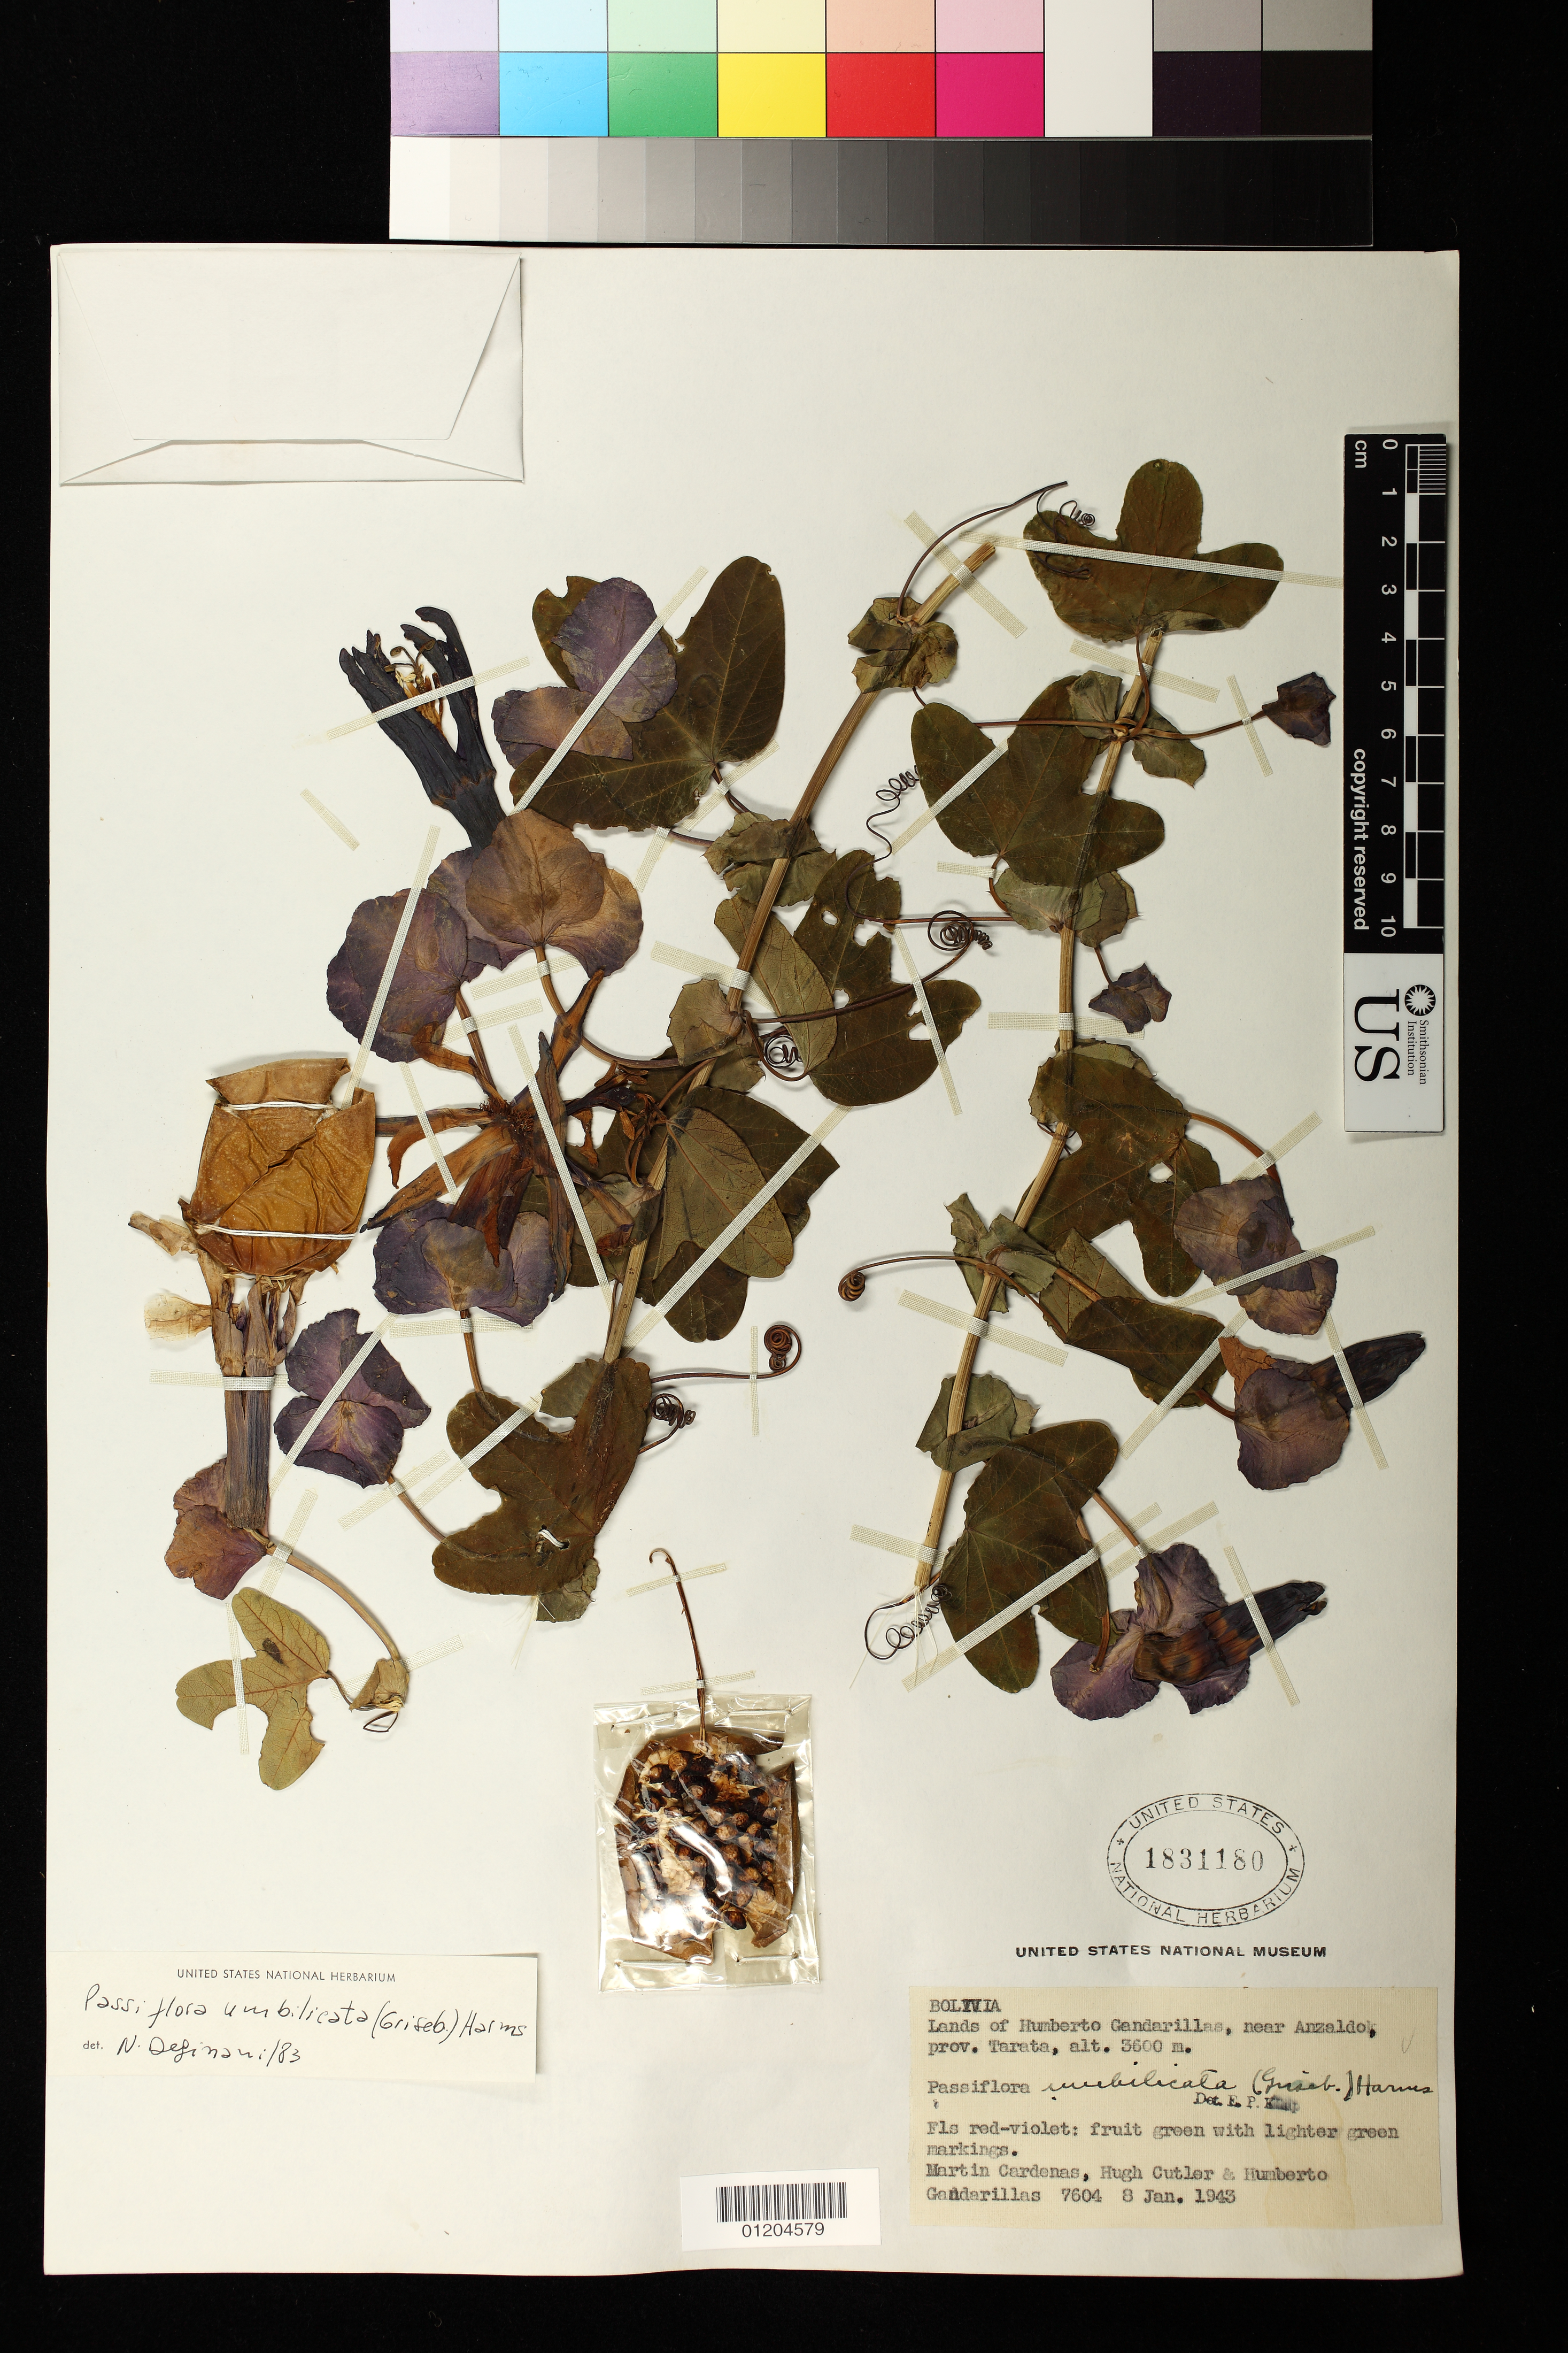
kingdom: Plantae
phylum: Tracheophyta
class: Magnoliopsida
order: Malpighiales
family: Passifloraceae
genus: Passiflora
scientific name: Passiflora umbilicata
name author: (Griseb.) Harms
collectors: M. Cárdenas, H. C. Cutler & H. Gandarillas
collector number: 7604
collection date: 1943-01-08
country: Bolivia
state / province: Cochabamba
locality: Lands of Humberto Gandarillas, near Anzaldo, prov. Tarata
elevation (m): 3600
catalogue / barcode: US 1831180